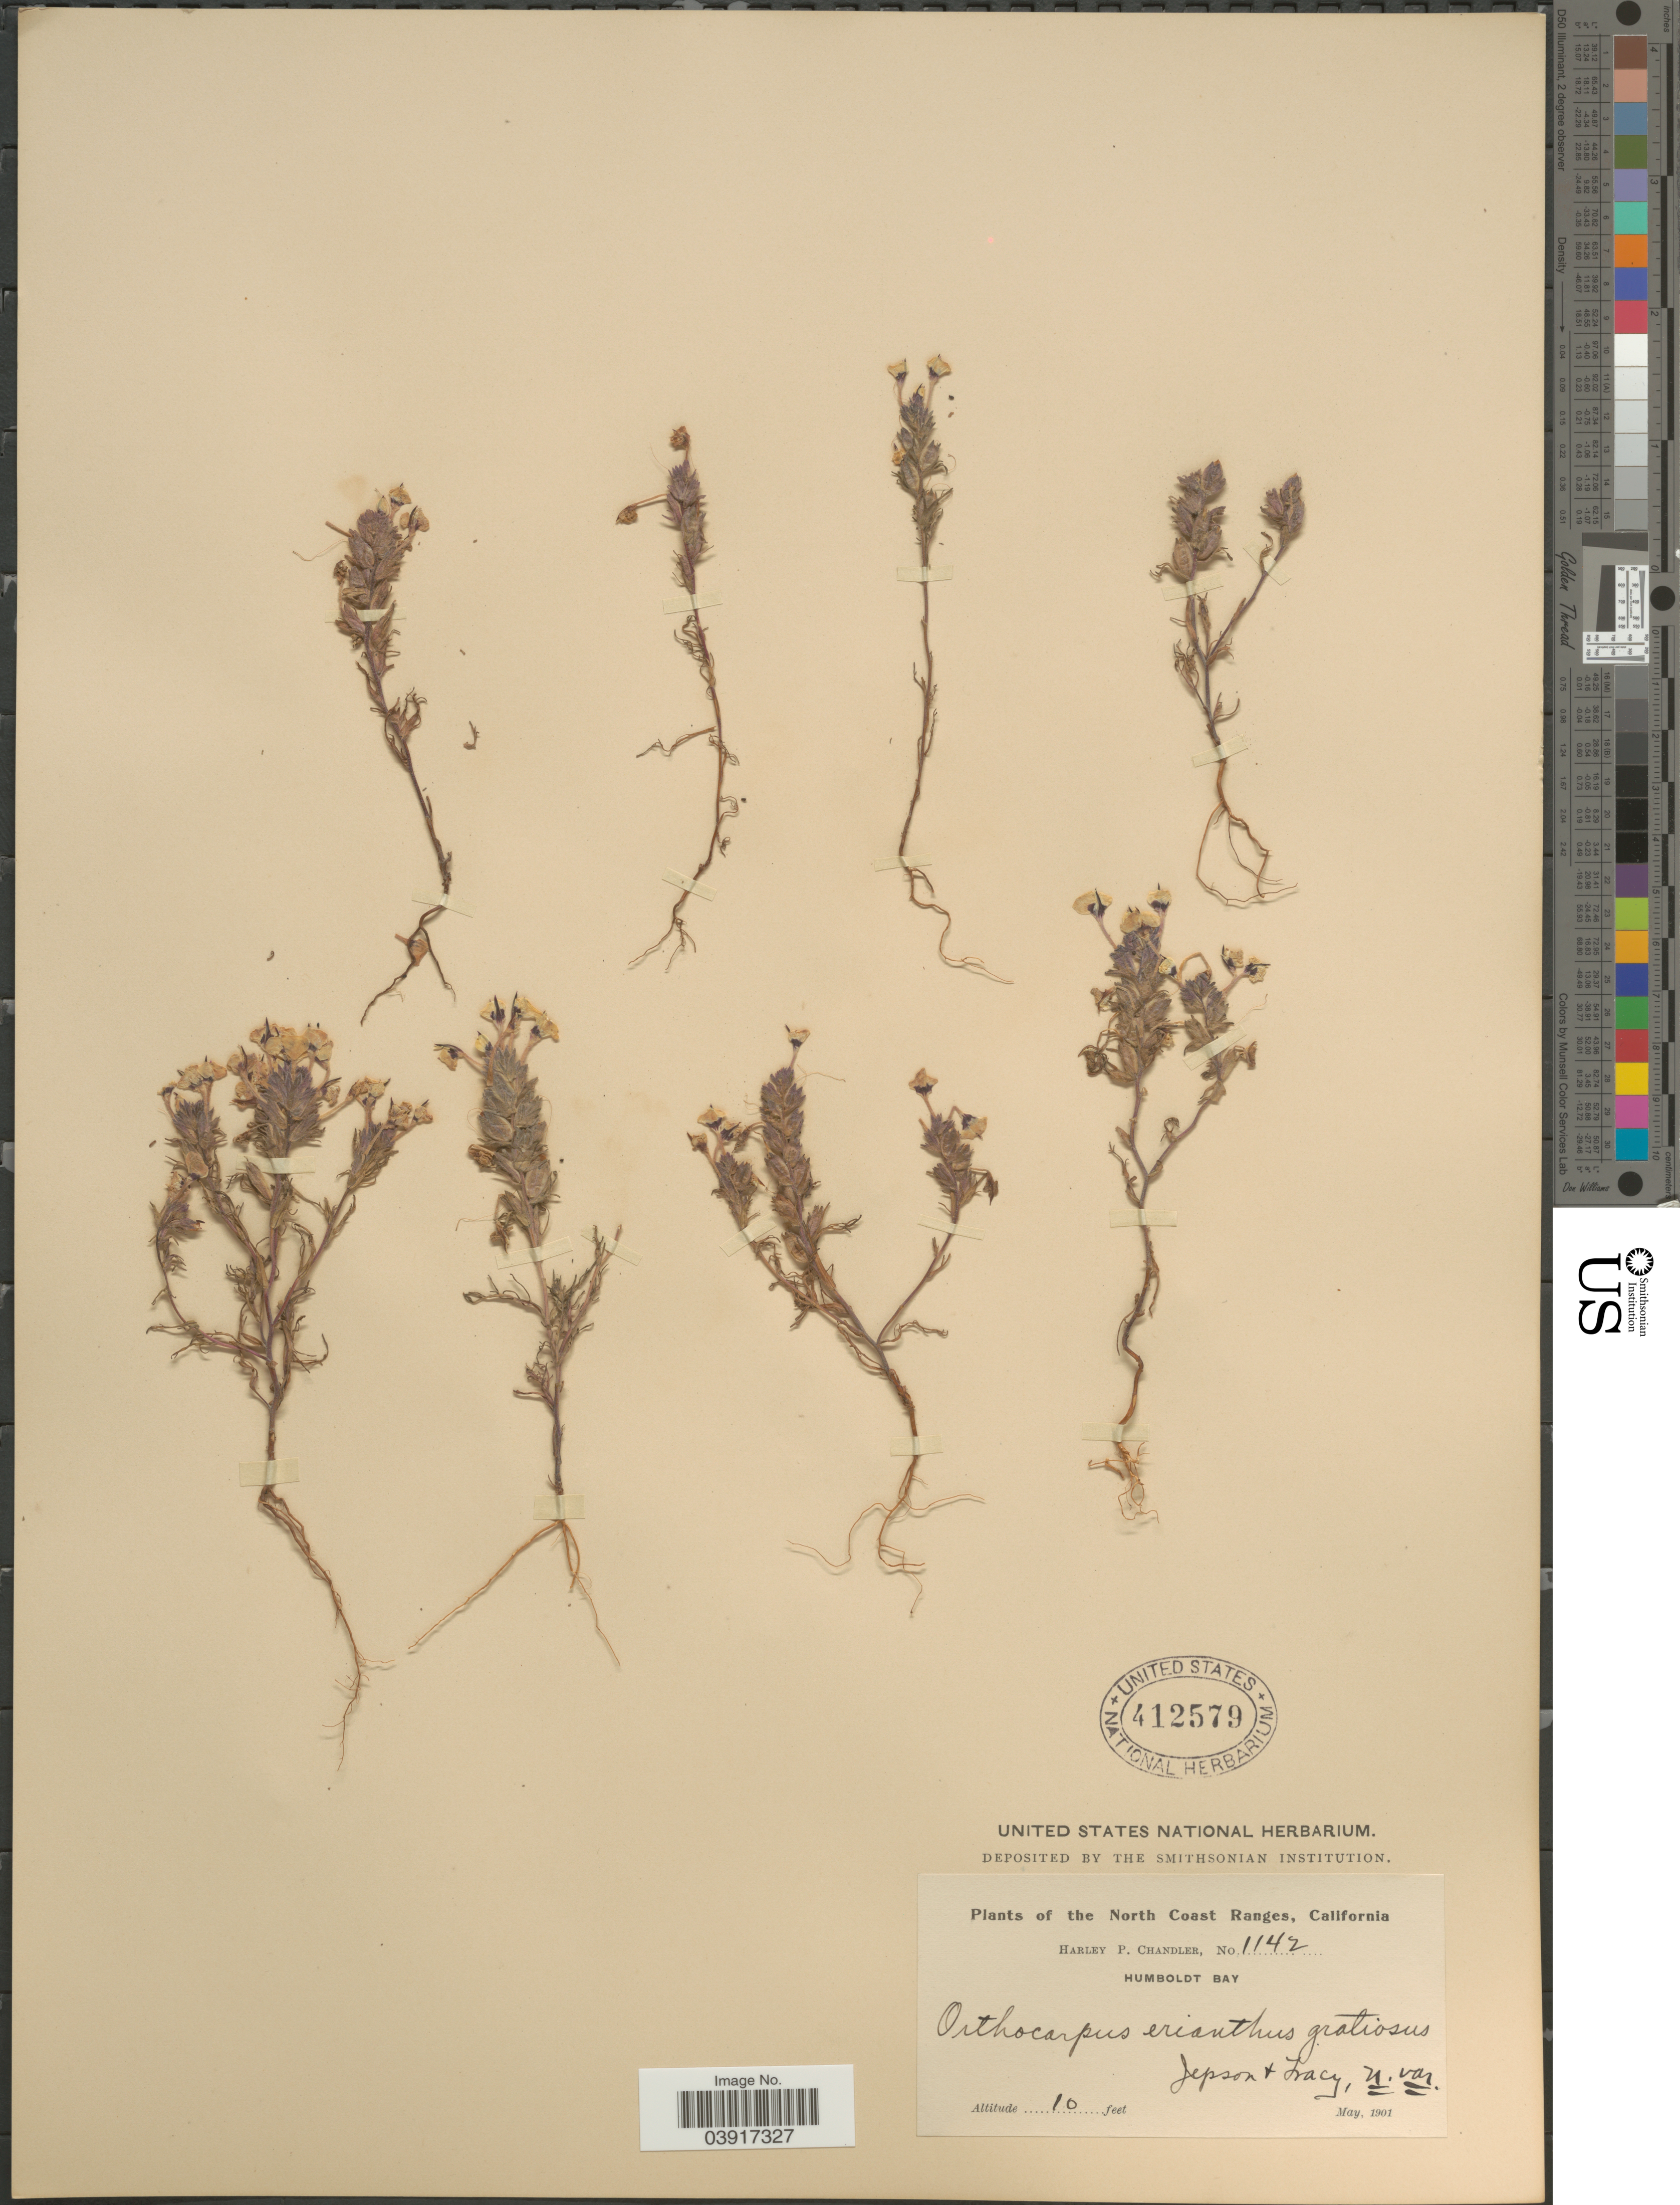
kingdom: Plantae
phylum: Tracheophyta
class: Magnoliopsida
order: Lamiales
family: Orobanchaceae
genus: Orthocarpus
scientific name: Orthocarpus erianthus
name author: Benth.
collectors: H. Chandler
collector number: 1142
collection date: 1901-05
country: United States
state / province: California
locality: North Coast Ranges. Humboldt Bay.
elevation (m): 3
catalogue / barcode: US 412579